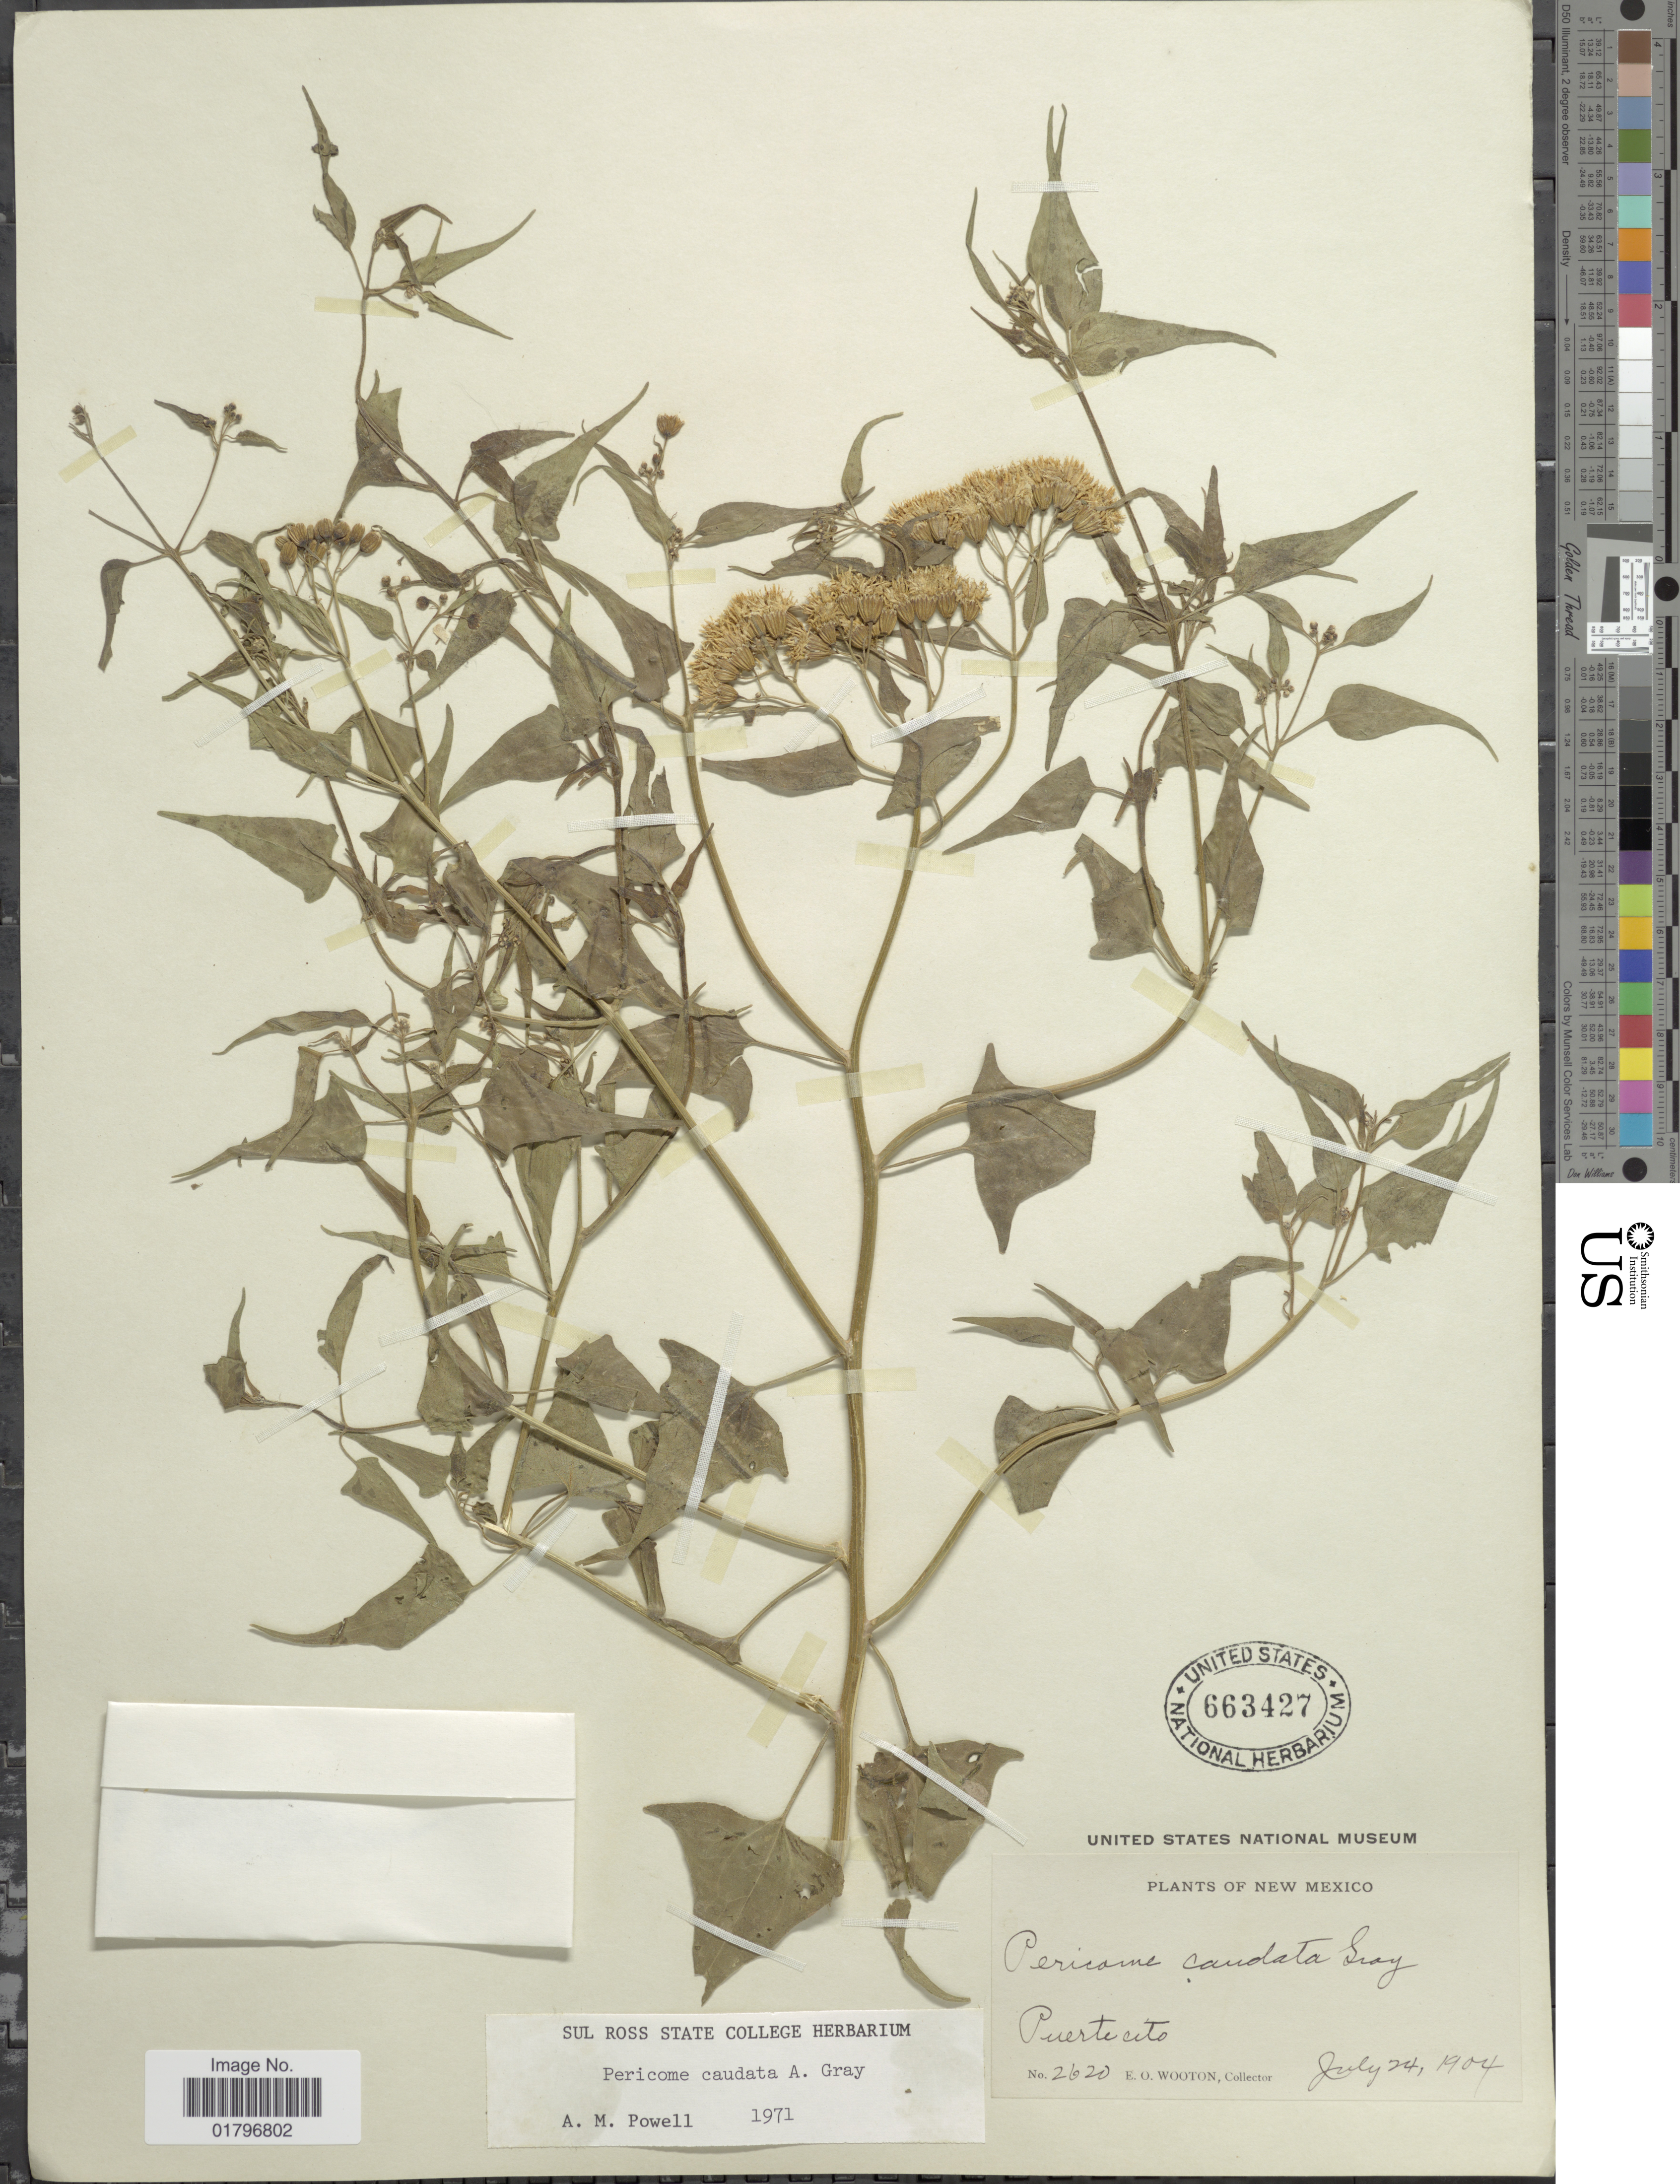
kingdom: Plantae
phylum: Tracheophyta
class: Magnoliopsida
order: Asterales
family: Asteraceae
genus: Pericome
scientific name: Pericome caudata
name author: A. Gray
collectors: E. O. Wooton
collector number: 2620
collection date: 1904-07-24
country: United States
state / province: New Mexico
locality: Puertecito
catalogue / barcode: US 663427